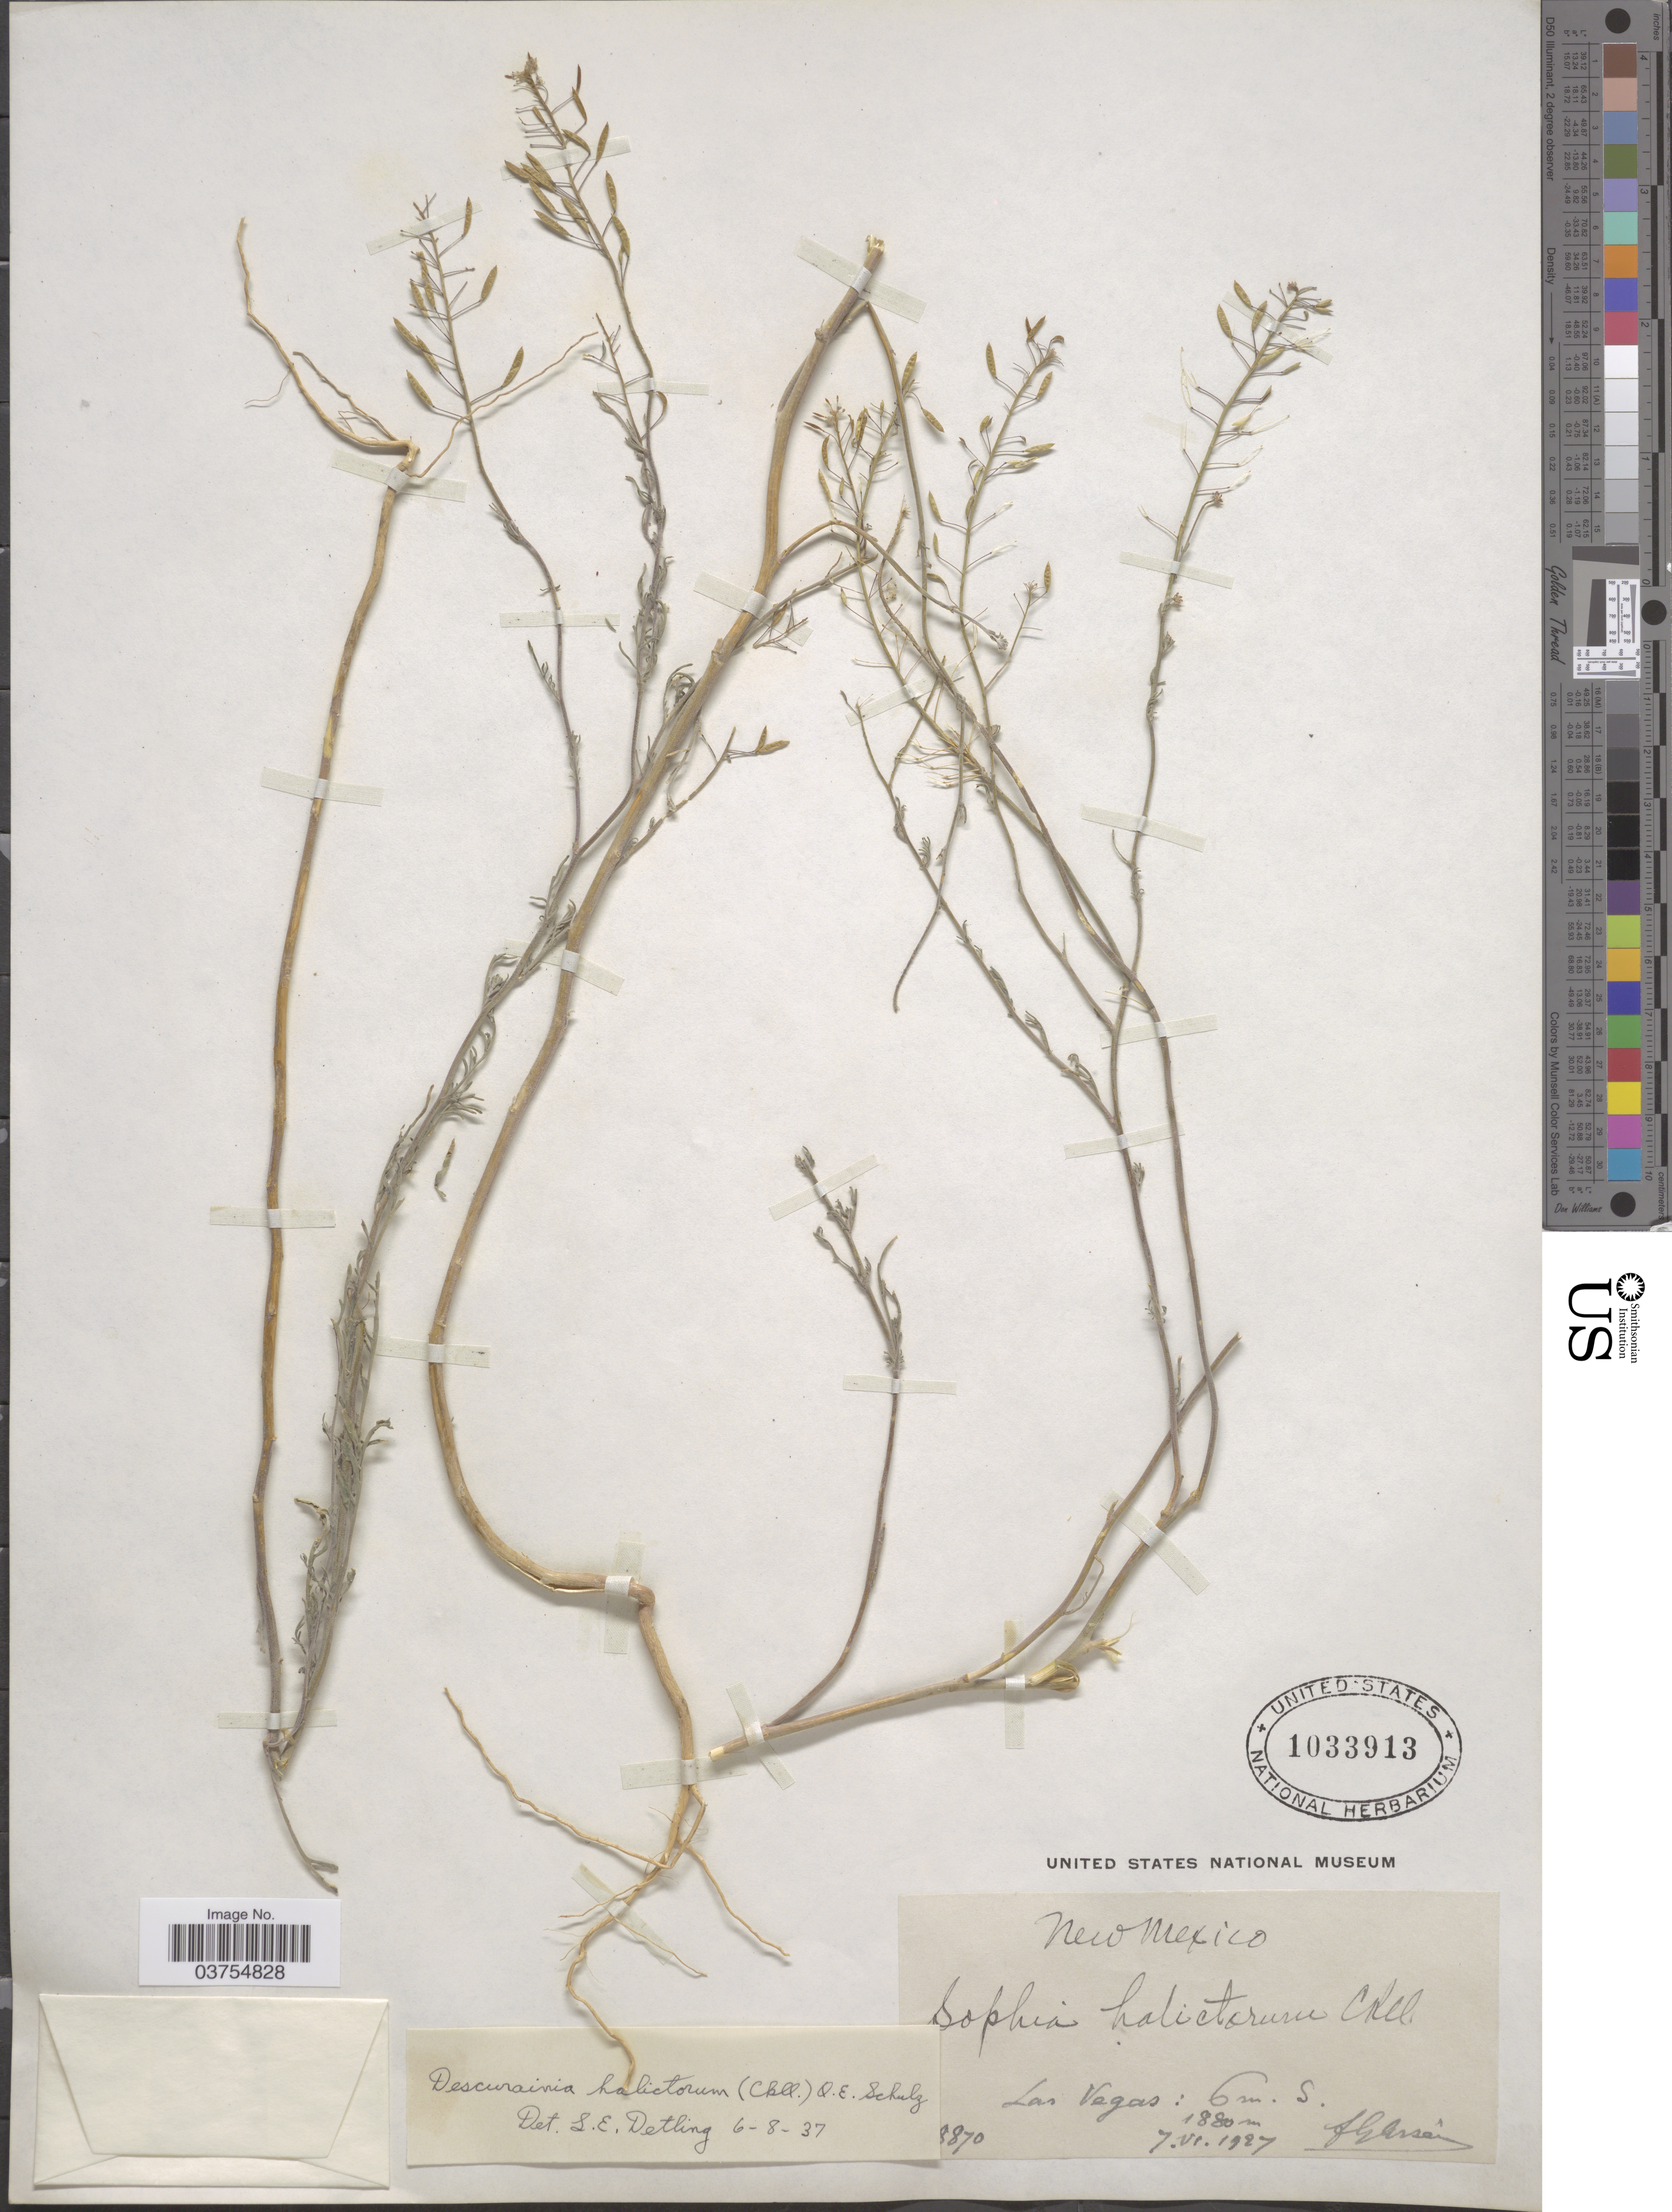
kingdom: Plantae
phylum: Tracheophyta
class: Magnoliopsida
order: Brassicales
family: Brassicaceae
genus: Descurainia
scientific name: Descurainia pinnata subsp. halictorum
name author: (Cockerell) Detling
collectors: F. Arsène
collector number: !8870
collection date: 1927-06-07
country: United States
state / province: New Mexico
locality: Las Vegas: 6 m S.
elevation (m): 1880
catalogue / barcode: US 1033913